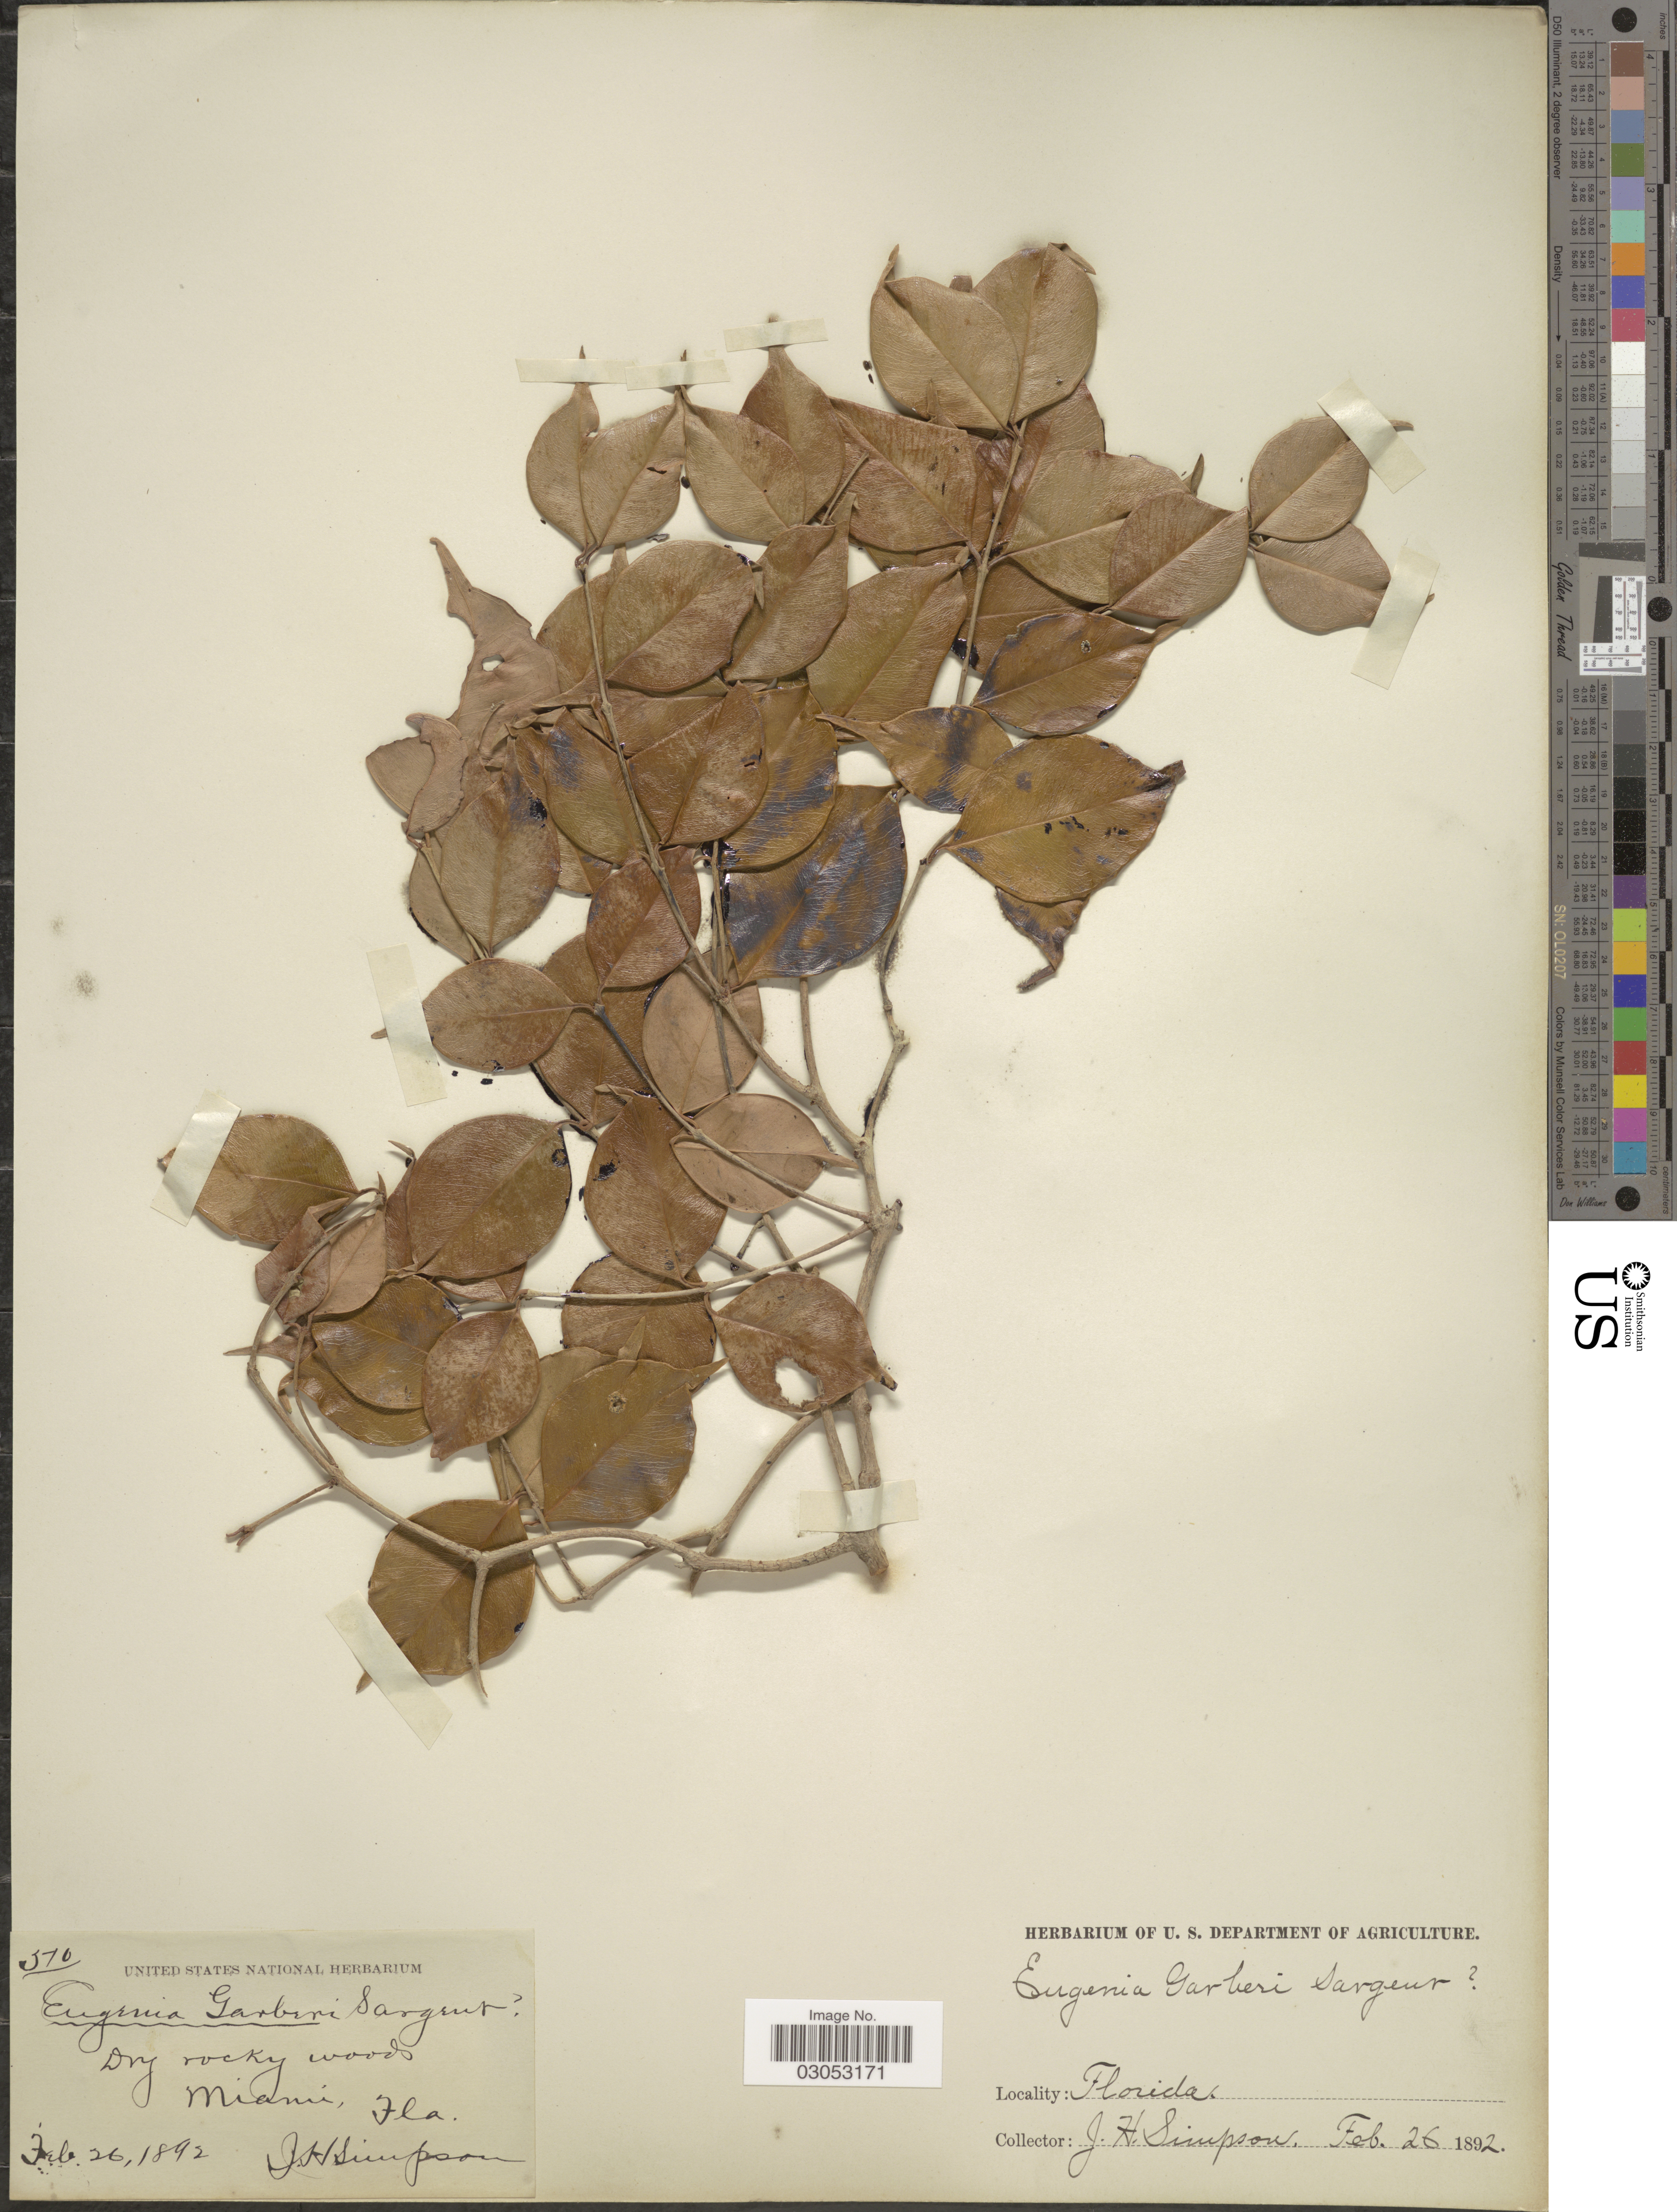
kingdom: Plantae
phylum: Tracheophyta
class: Magnoliopsida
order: Myrtales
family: Myrtaceae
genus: Eugenia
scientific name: Eugenia confusa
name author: DC.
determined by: Strong, Mark T., (BOT), Smithsonian Institution - National Museum of Natural History (UNITED STATES)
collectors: J. H. Simpson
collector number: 510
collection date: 1892-02-26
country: United States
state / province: Florida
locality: Miami.